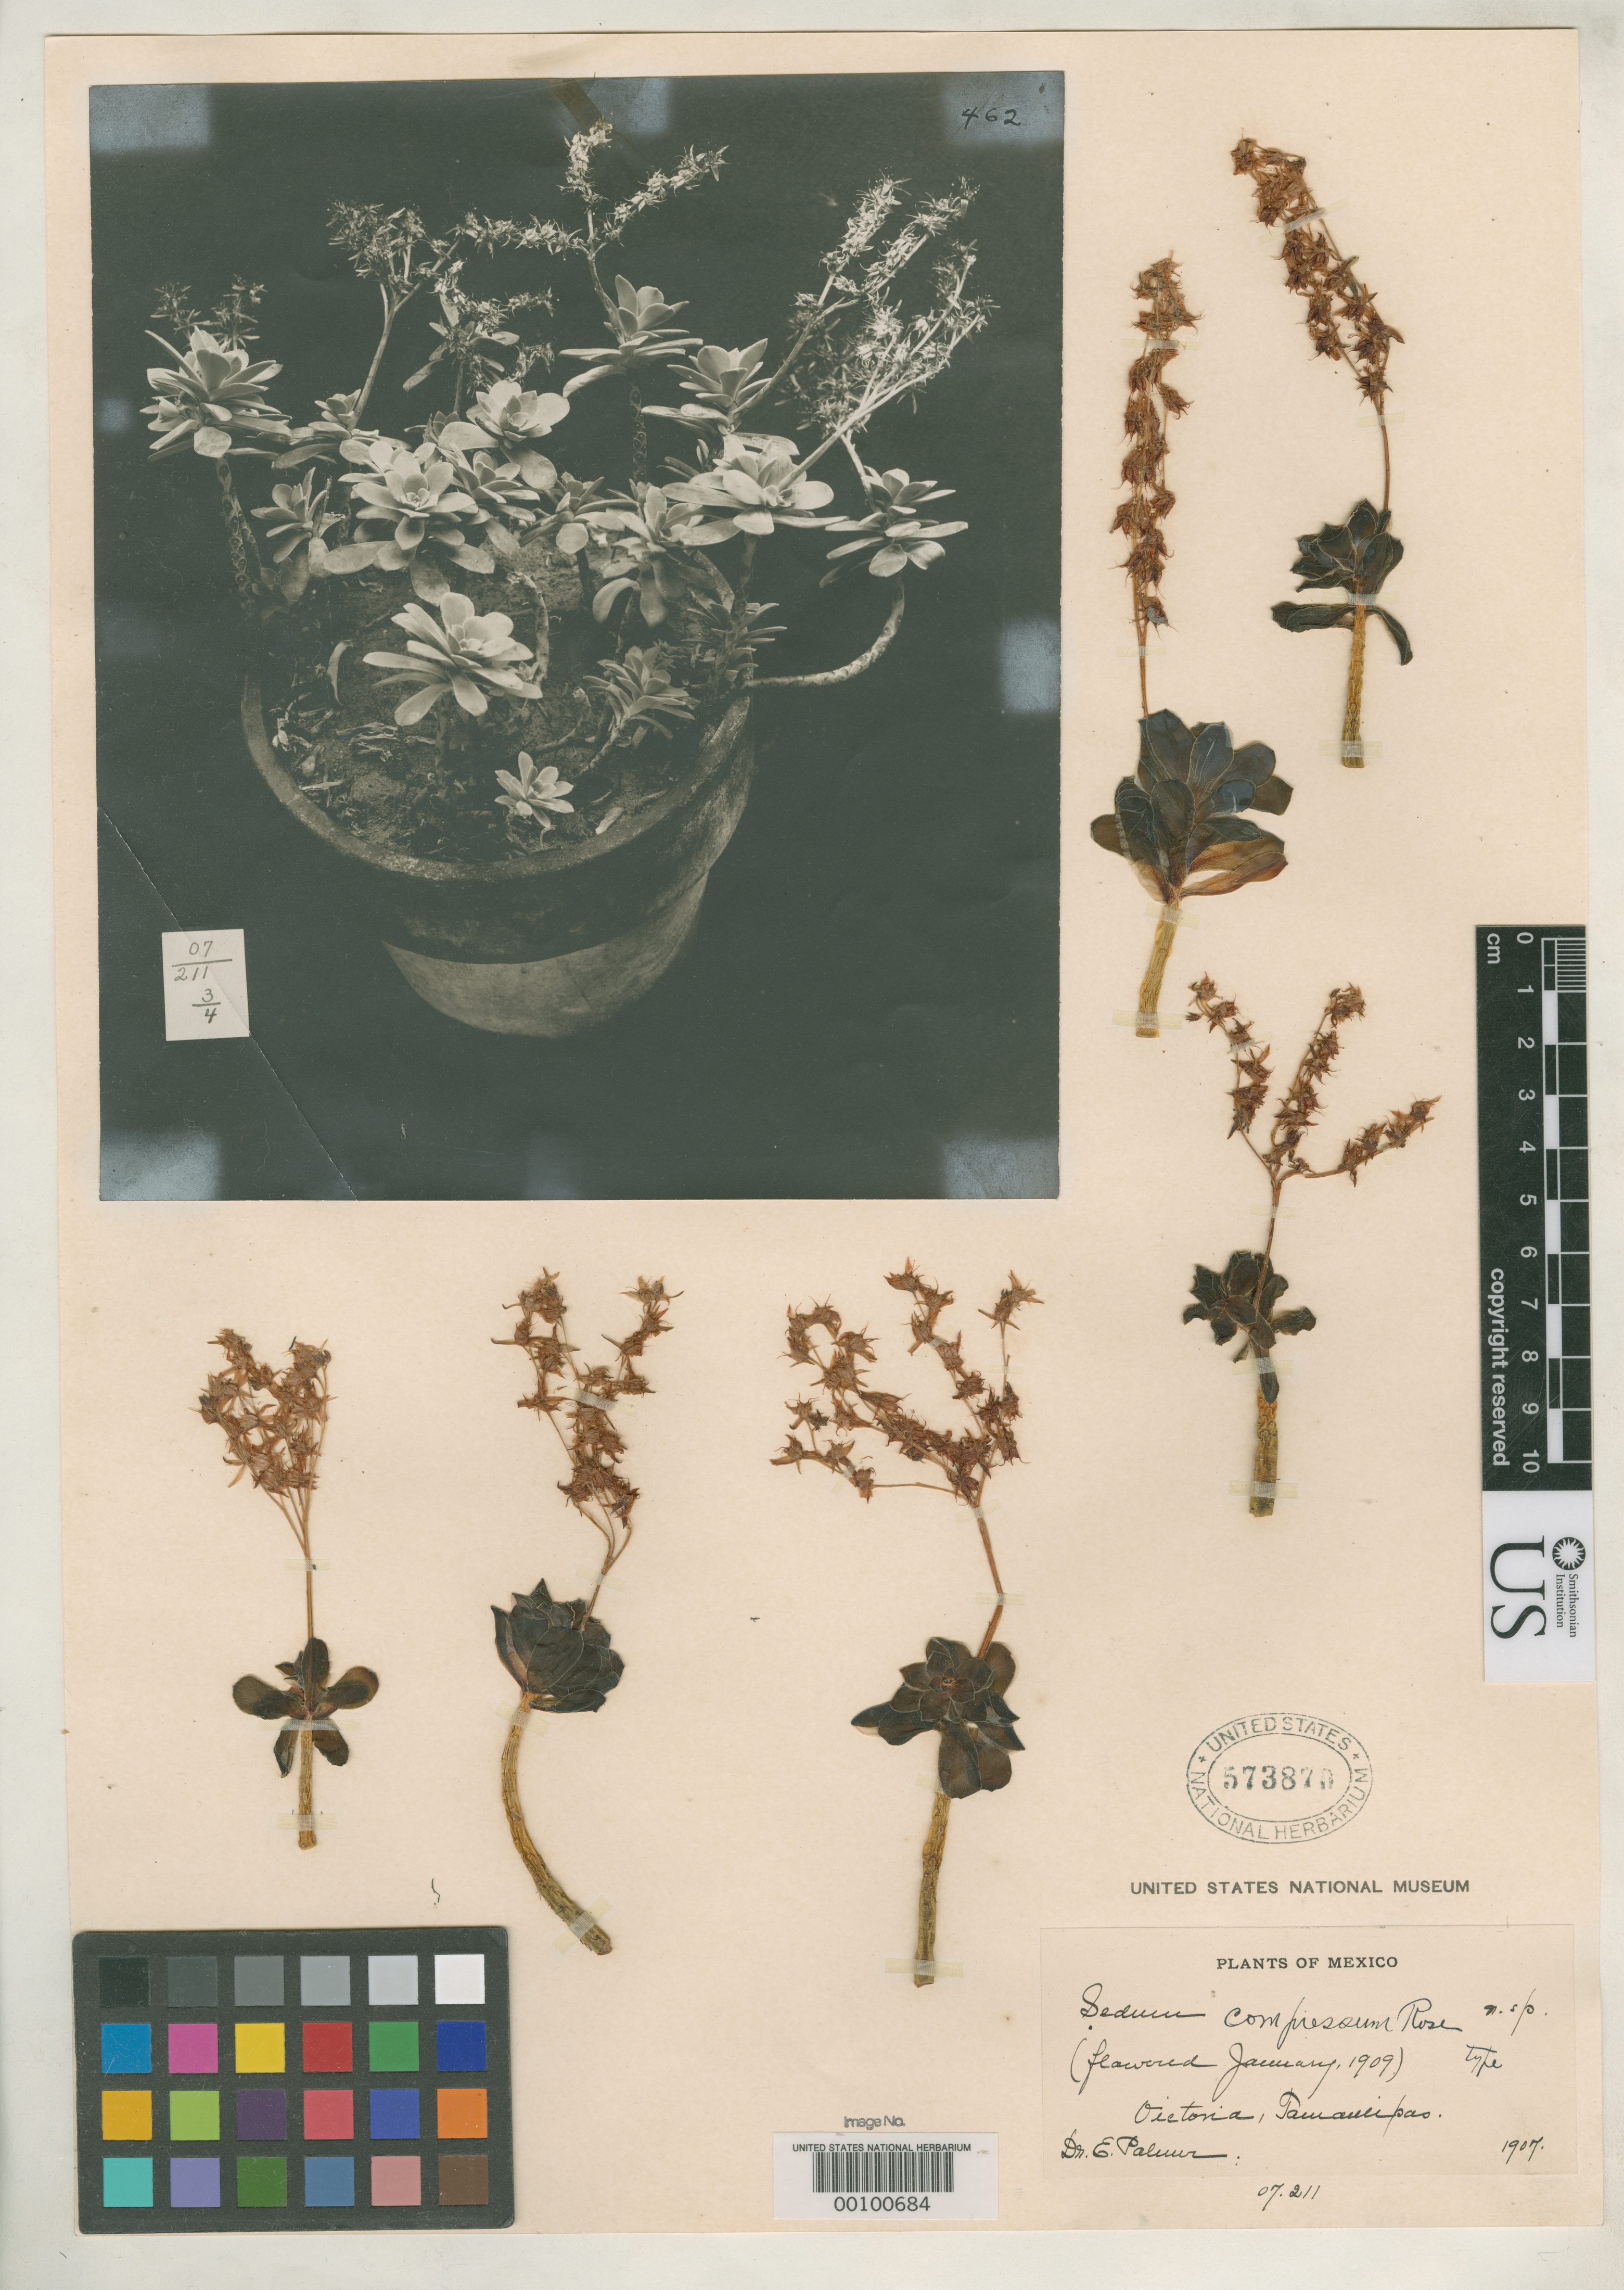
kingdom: Plantae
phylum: Tracheophyta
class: Magnoliopsida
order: Saxifragales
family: Crassulaceae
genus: Sedum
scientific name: Sedum compressum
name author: Rose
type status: Holotype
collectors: E. Palmer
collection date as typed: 01 Feb 1907 to 09 Apr 1907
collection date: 1907-02-01/1907-04-09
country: Mexico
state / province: Tamaulipas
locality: Vicinity of Victoria.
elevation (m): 320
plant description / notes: This specimen (USNH 573870) explicitly cited by sheet number as "Type" was made from cultivated plants, fl. January 1909. Additional paratype (and clonotype?) specimen filed in main herbarium, fl. Nov. 1907.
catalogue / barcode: US 573870